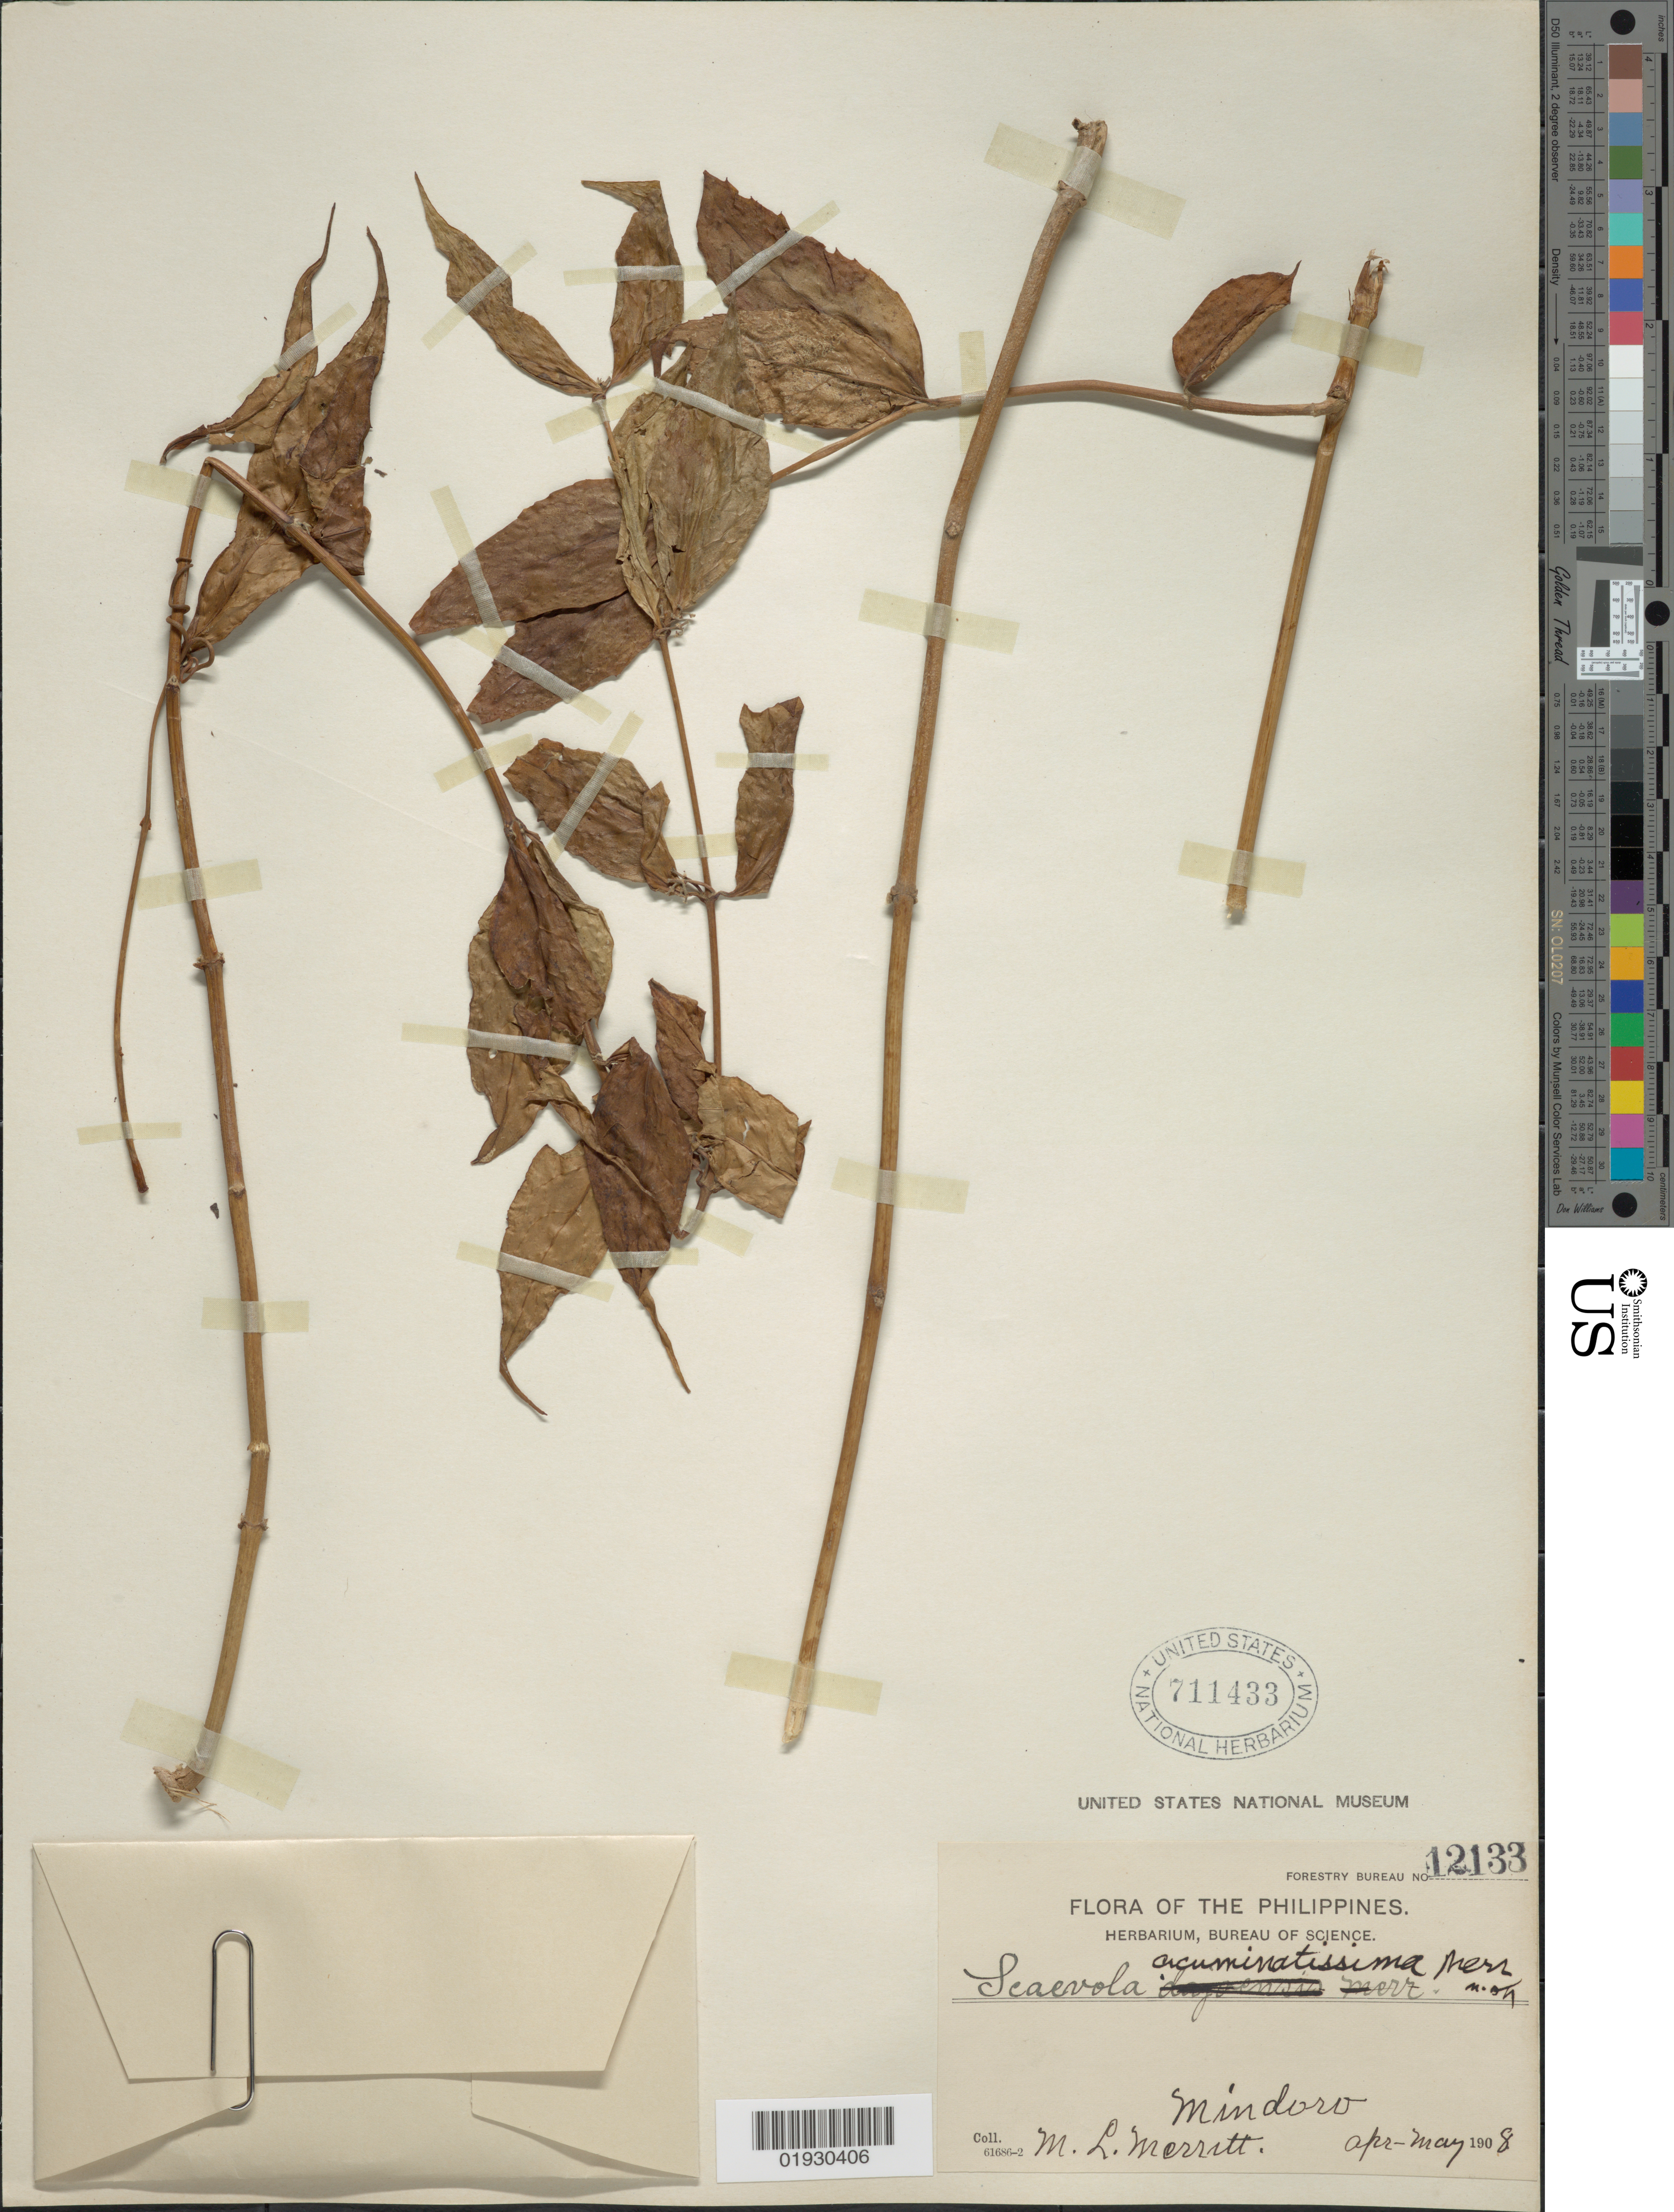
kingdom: Plantae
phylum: Tracheophyta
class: Magnoliopsida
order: Asterales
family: Goodeniaceae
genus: Scaevola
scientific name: Scaevola acuminatissima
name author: Merr.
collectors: M. L. Merritt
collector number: Forestry Bureau 12133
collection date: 1908-04/1908-05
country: Philippines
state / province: Mimaropa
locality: Mindoro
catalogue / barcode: US 711433